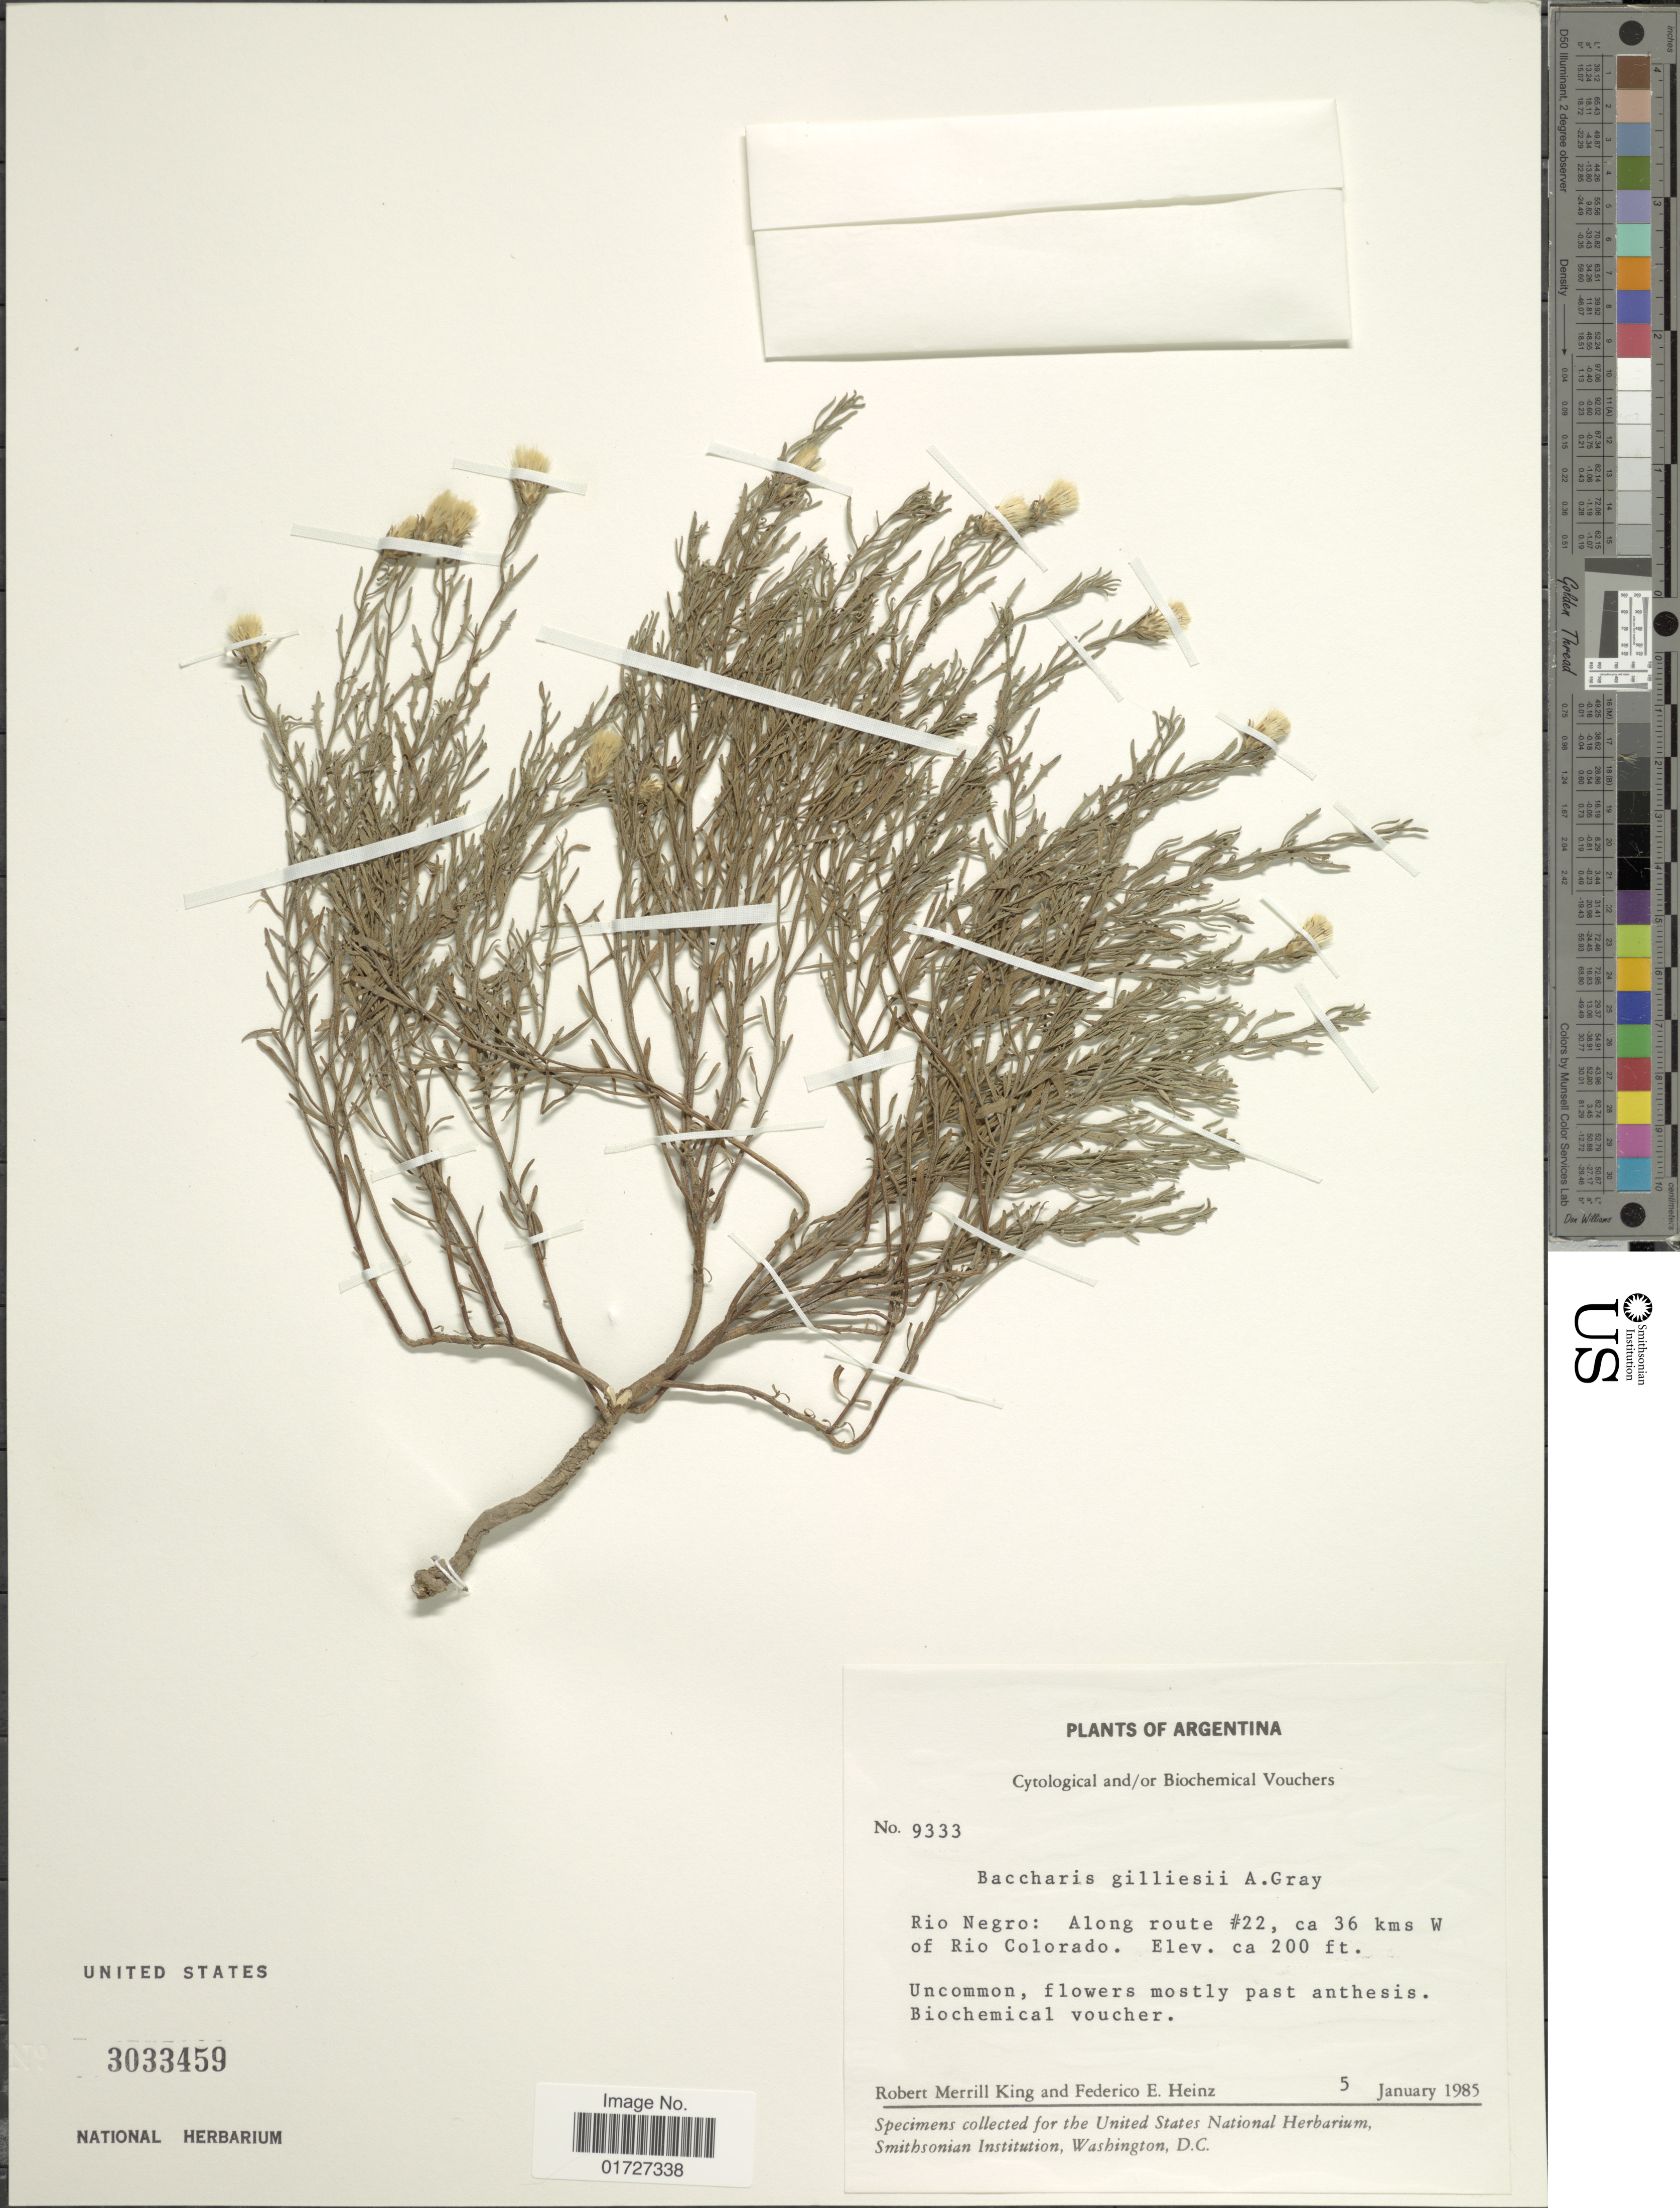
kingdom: Plantae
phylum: Tracheophyta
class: Magnoliopsida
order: Asterales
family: Asteraceae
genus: Baccharis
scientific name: Baccharis gilliesii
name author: A. Gray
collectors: R. M. King & F. Heinz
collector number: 9333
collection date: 1985-01-05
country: Argentina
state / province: Rio Negro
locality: Along route #22, ca 36 kms W of Rio Colorado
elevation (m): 61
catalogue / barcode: US 3033459